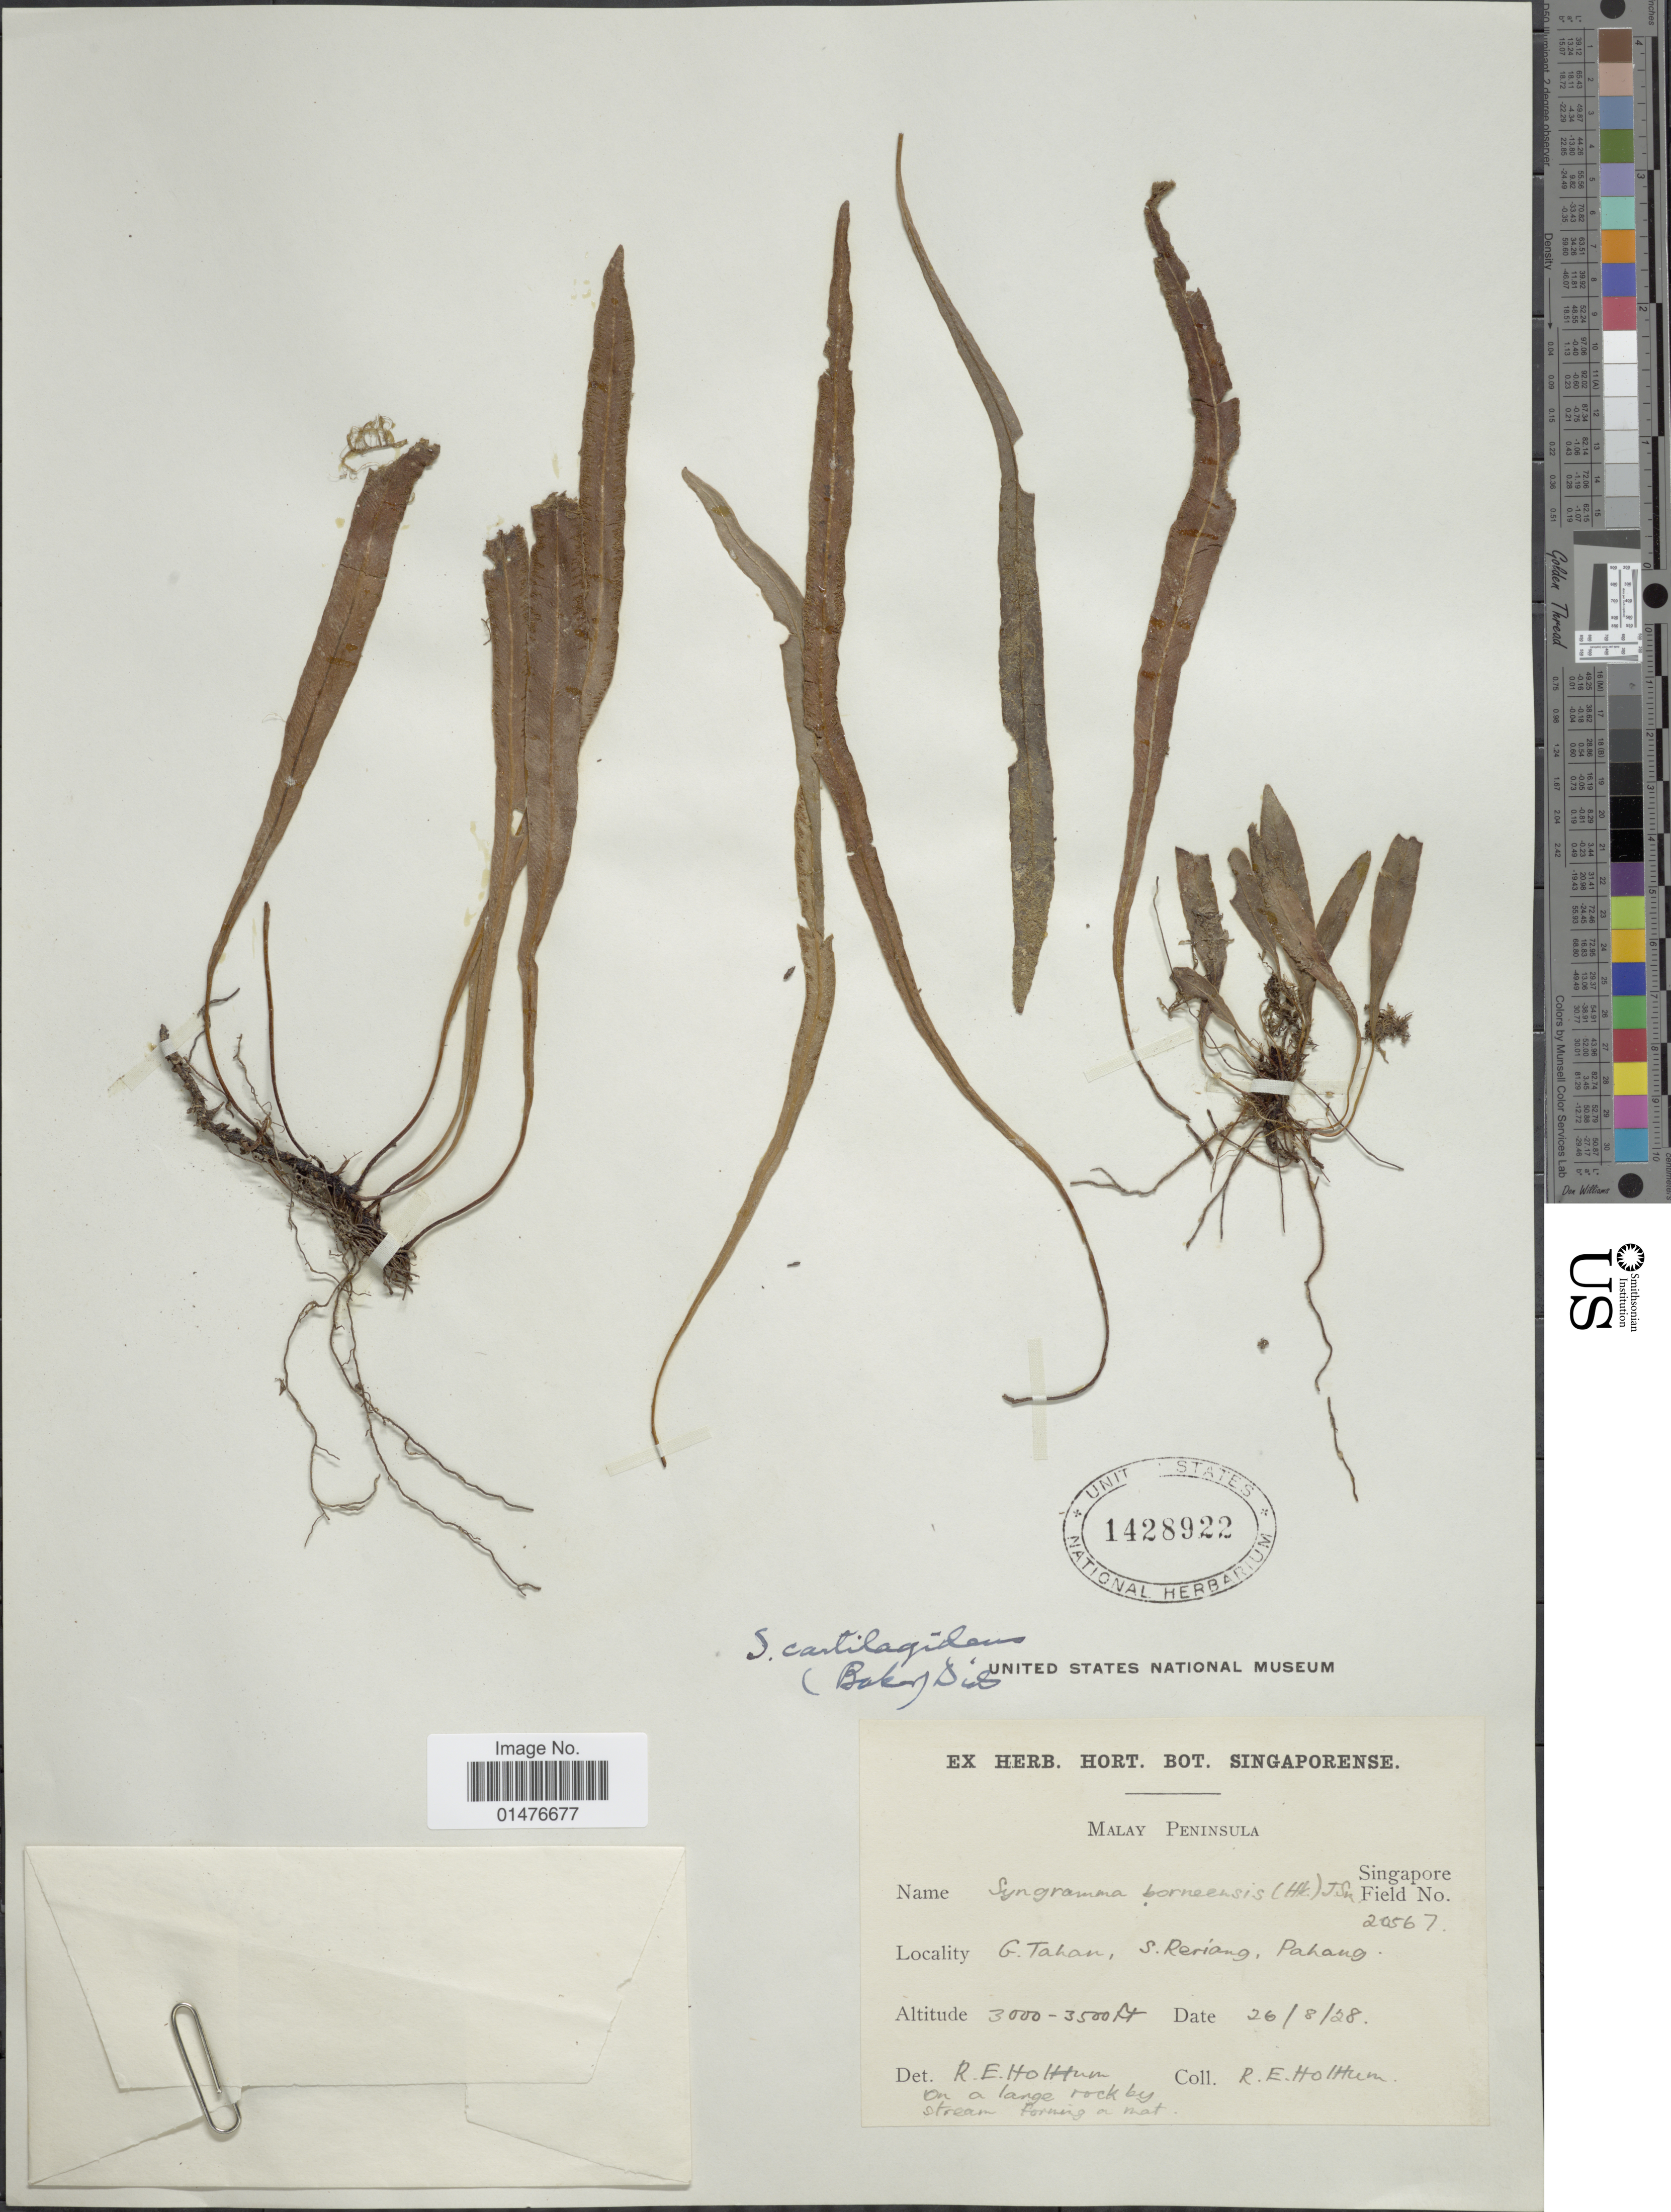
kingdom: Plantae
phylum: Tracheophyta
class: Polypodiopsida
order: Polypodiales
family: Pteridaceae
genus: Syngramma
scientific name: Syngramma cartilagidens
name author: (Baker) Diels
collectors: R. E. Holttum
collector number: Singapore Field20567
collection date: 1928-08-26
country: Malaysia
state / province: Pahang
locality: Malay Peninsula. G. Tahan, S. Reriang, Pahang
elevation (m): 914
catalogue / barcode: US 1428922